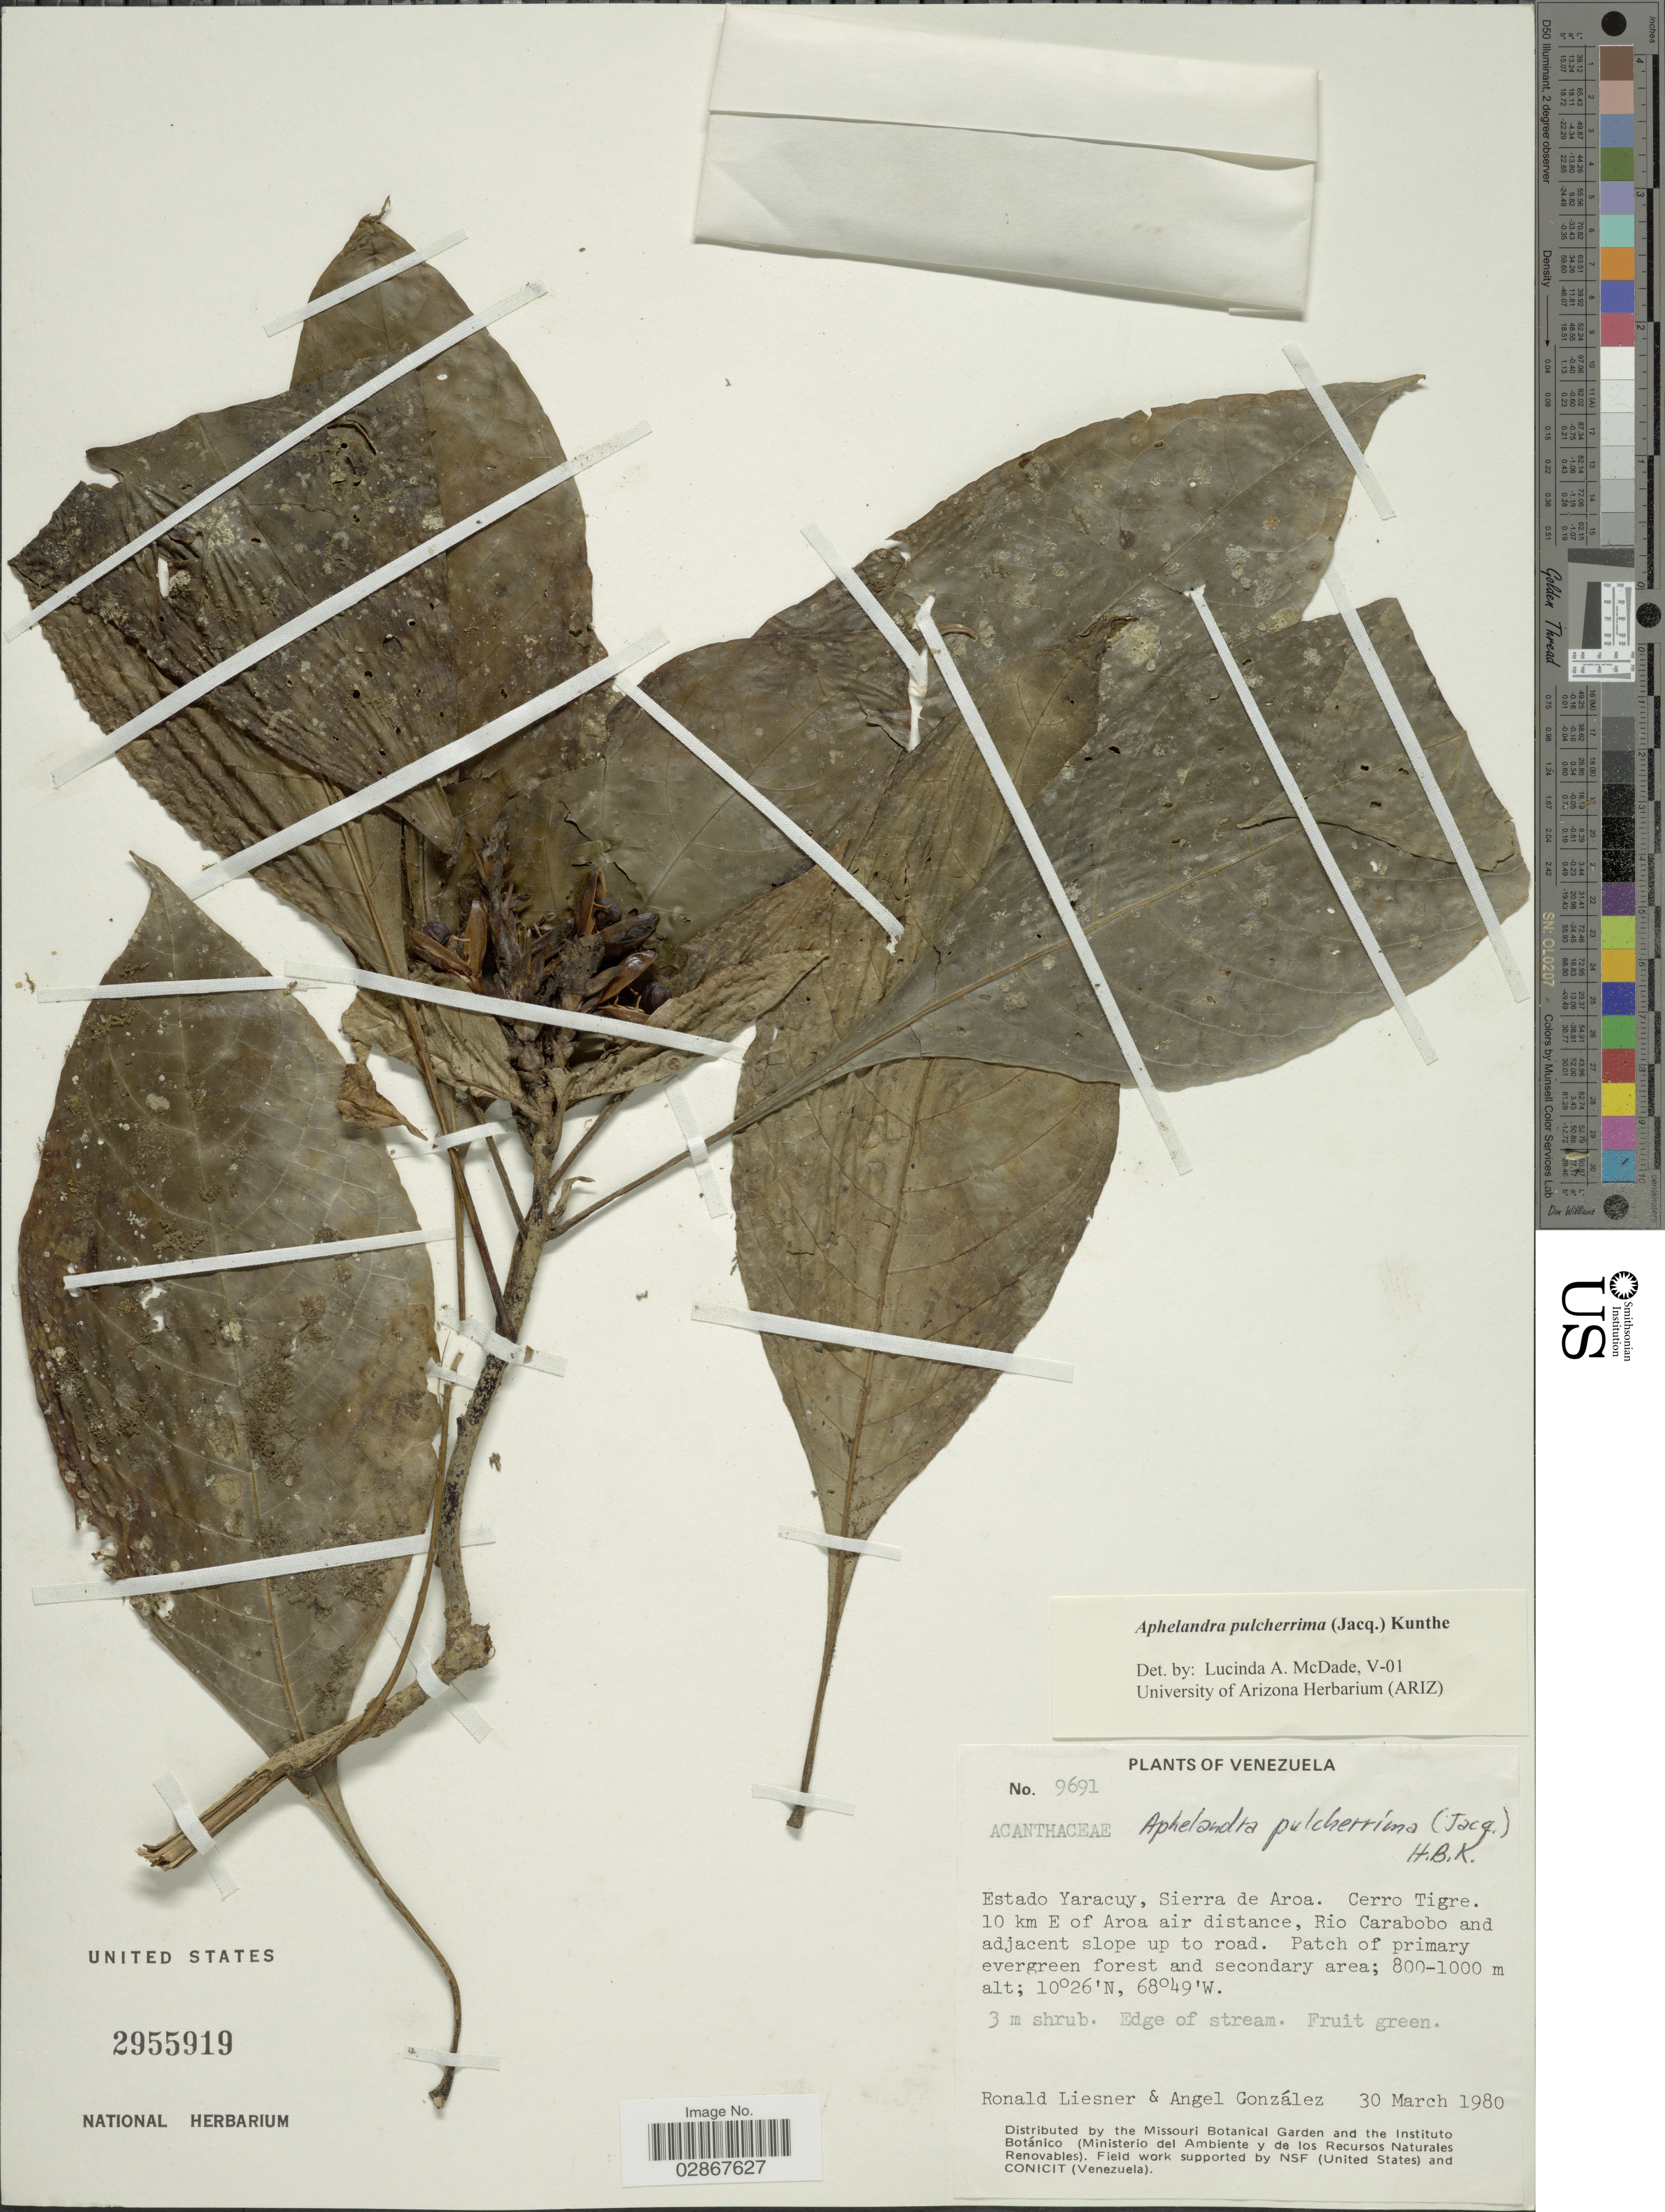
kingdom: Plantae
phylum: Tracheophyta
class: Magnoliopsida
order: Lamiales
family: Acanthaceae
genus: Aphelandra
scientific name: Aphelandra pulcherrima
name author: (Jacq.) Kunth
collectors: R. L. Liesner & A. C. González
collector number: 9691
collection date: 1980-03-30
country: Venezuela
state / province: Yaracuy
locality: Sierra de Aroa. Cerro Tigre. 10 km E of Aroa air distance, Rio Carabobo and adjacent slope up to road.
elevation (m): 800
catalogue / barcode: US 2955919